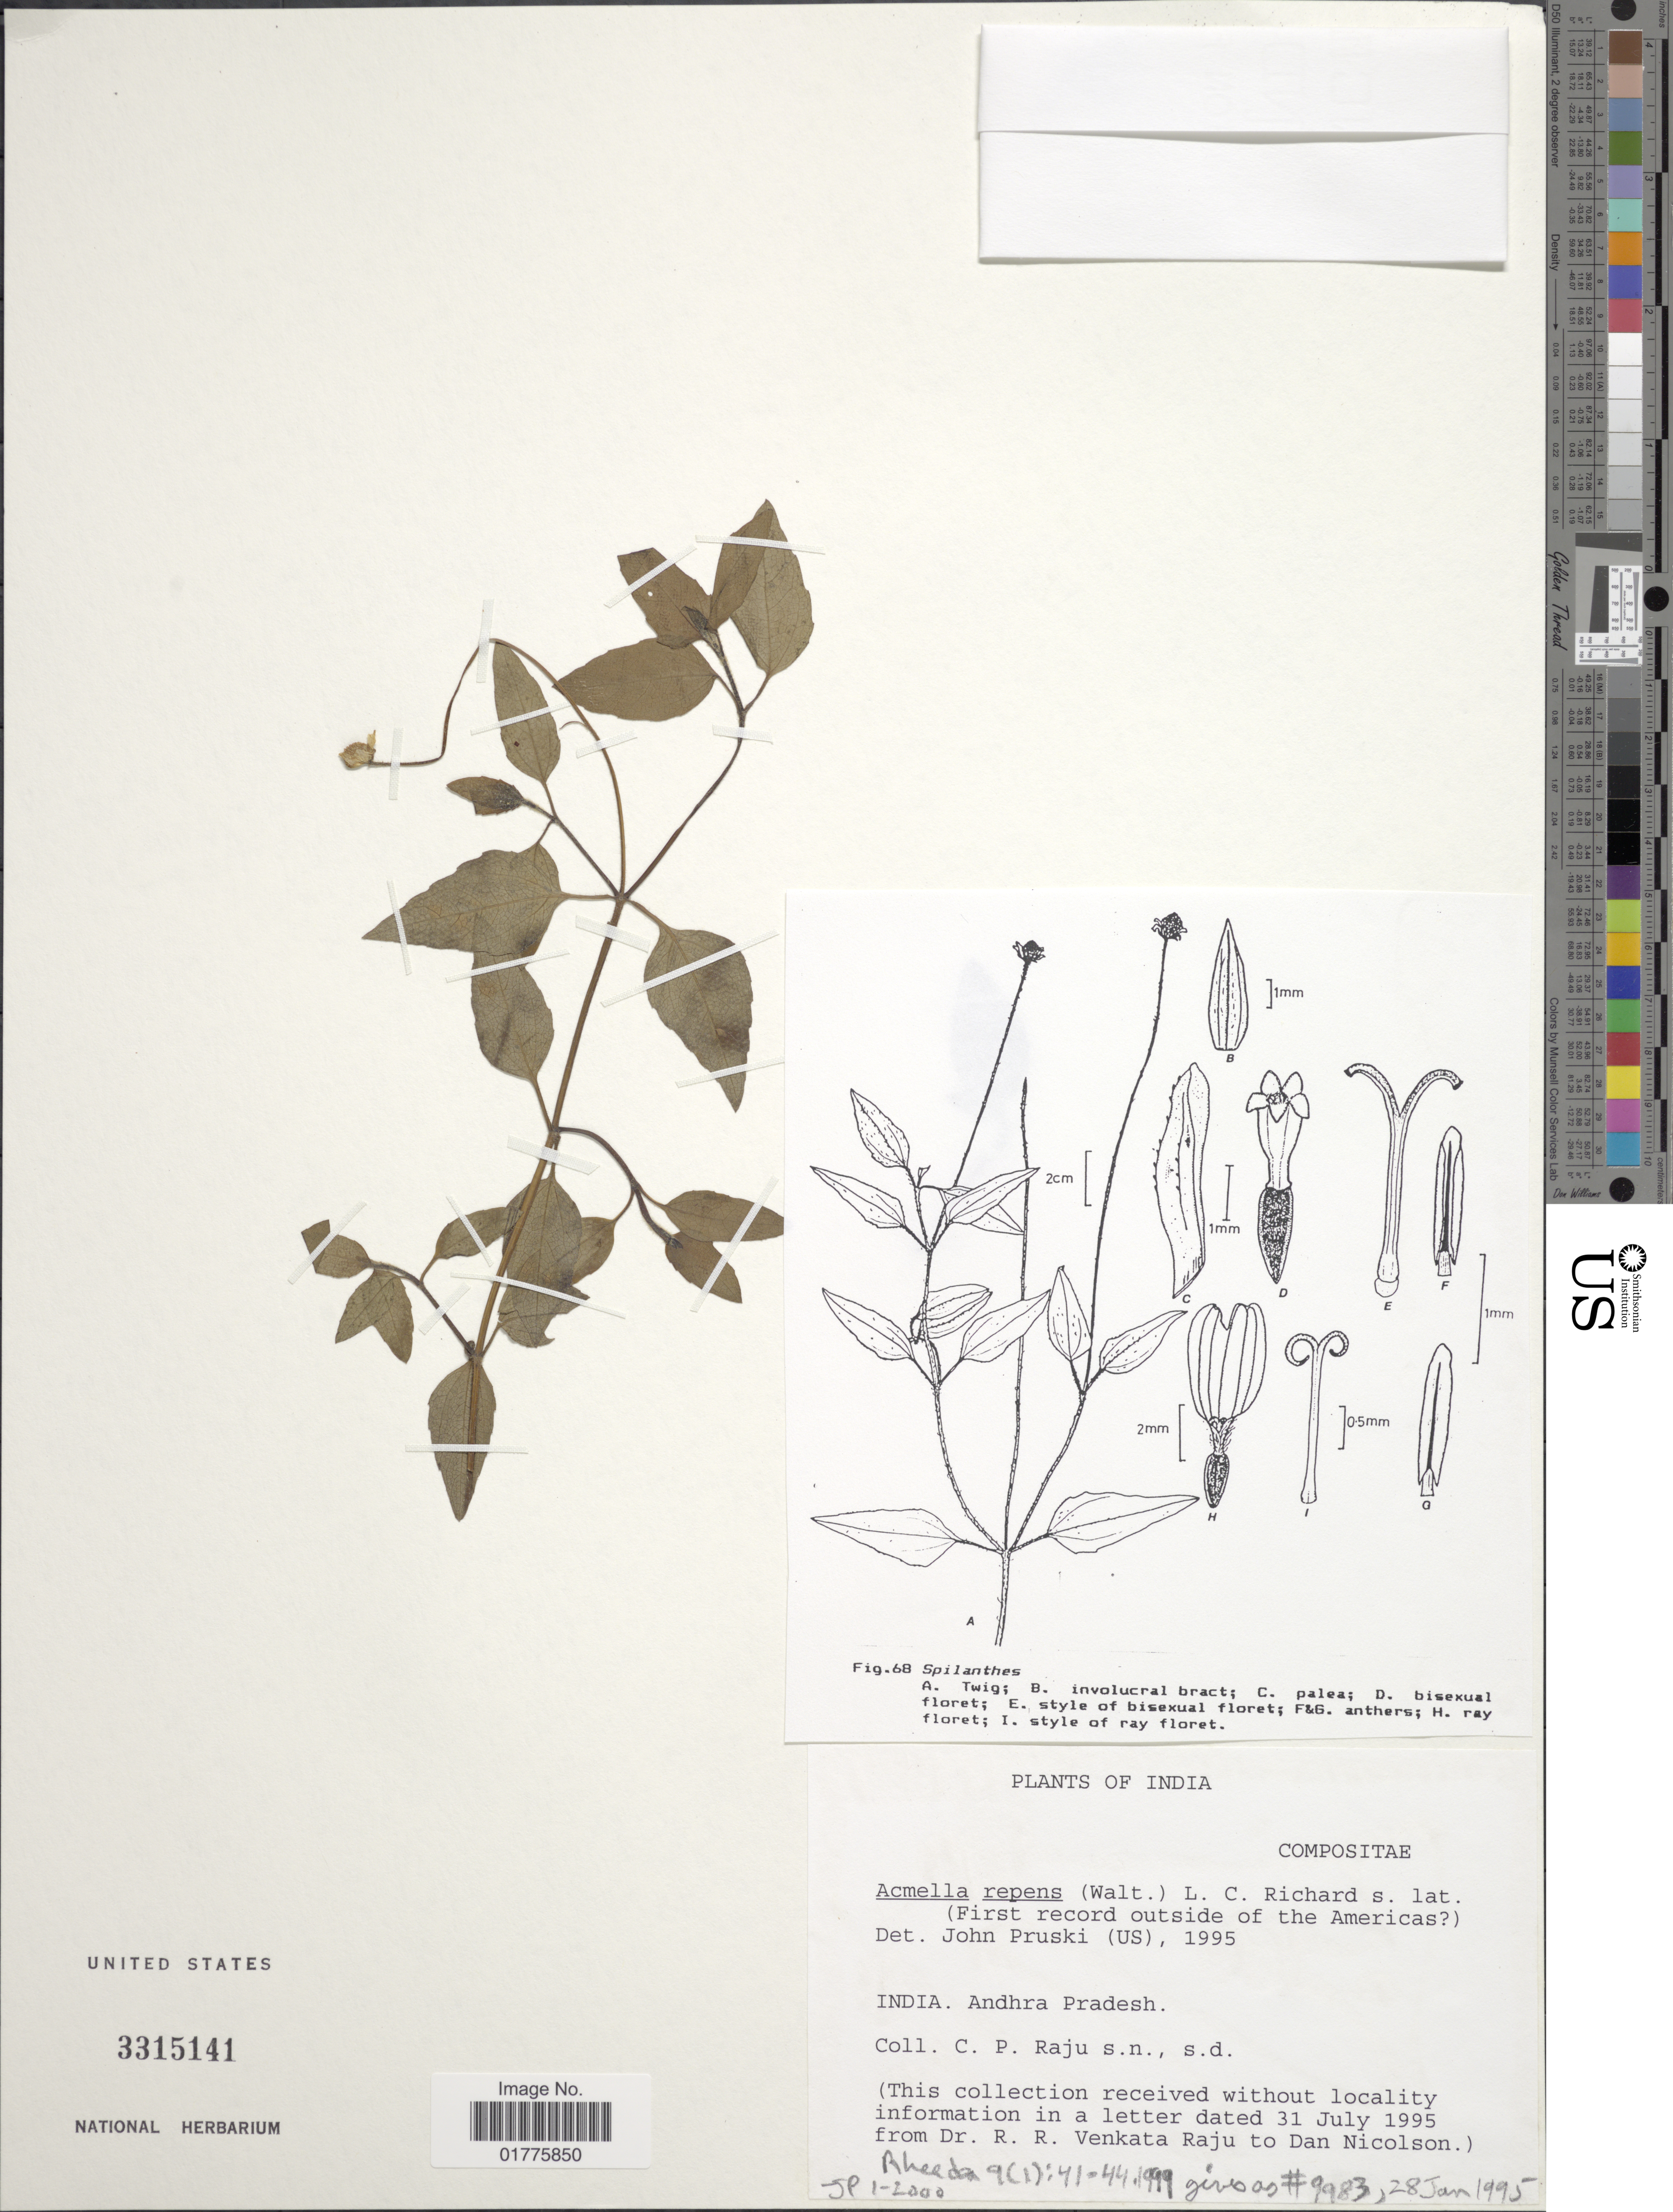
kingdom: Plantae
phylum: Tracheophyta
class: Magnoliopsida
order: Asterales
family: Asteraceae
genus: Acmella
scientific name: Acmella repens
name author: (Walter) Rich.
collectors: C. Raju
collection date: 1995-01-28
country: India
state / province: Andhra Pradesh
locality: Andhra Pradesh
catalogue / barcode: US 3315141